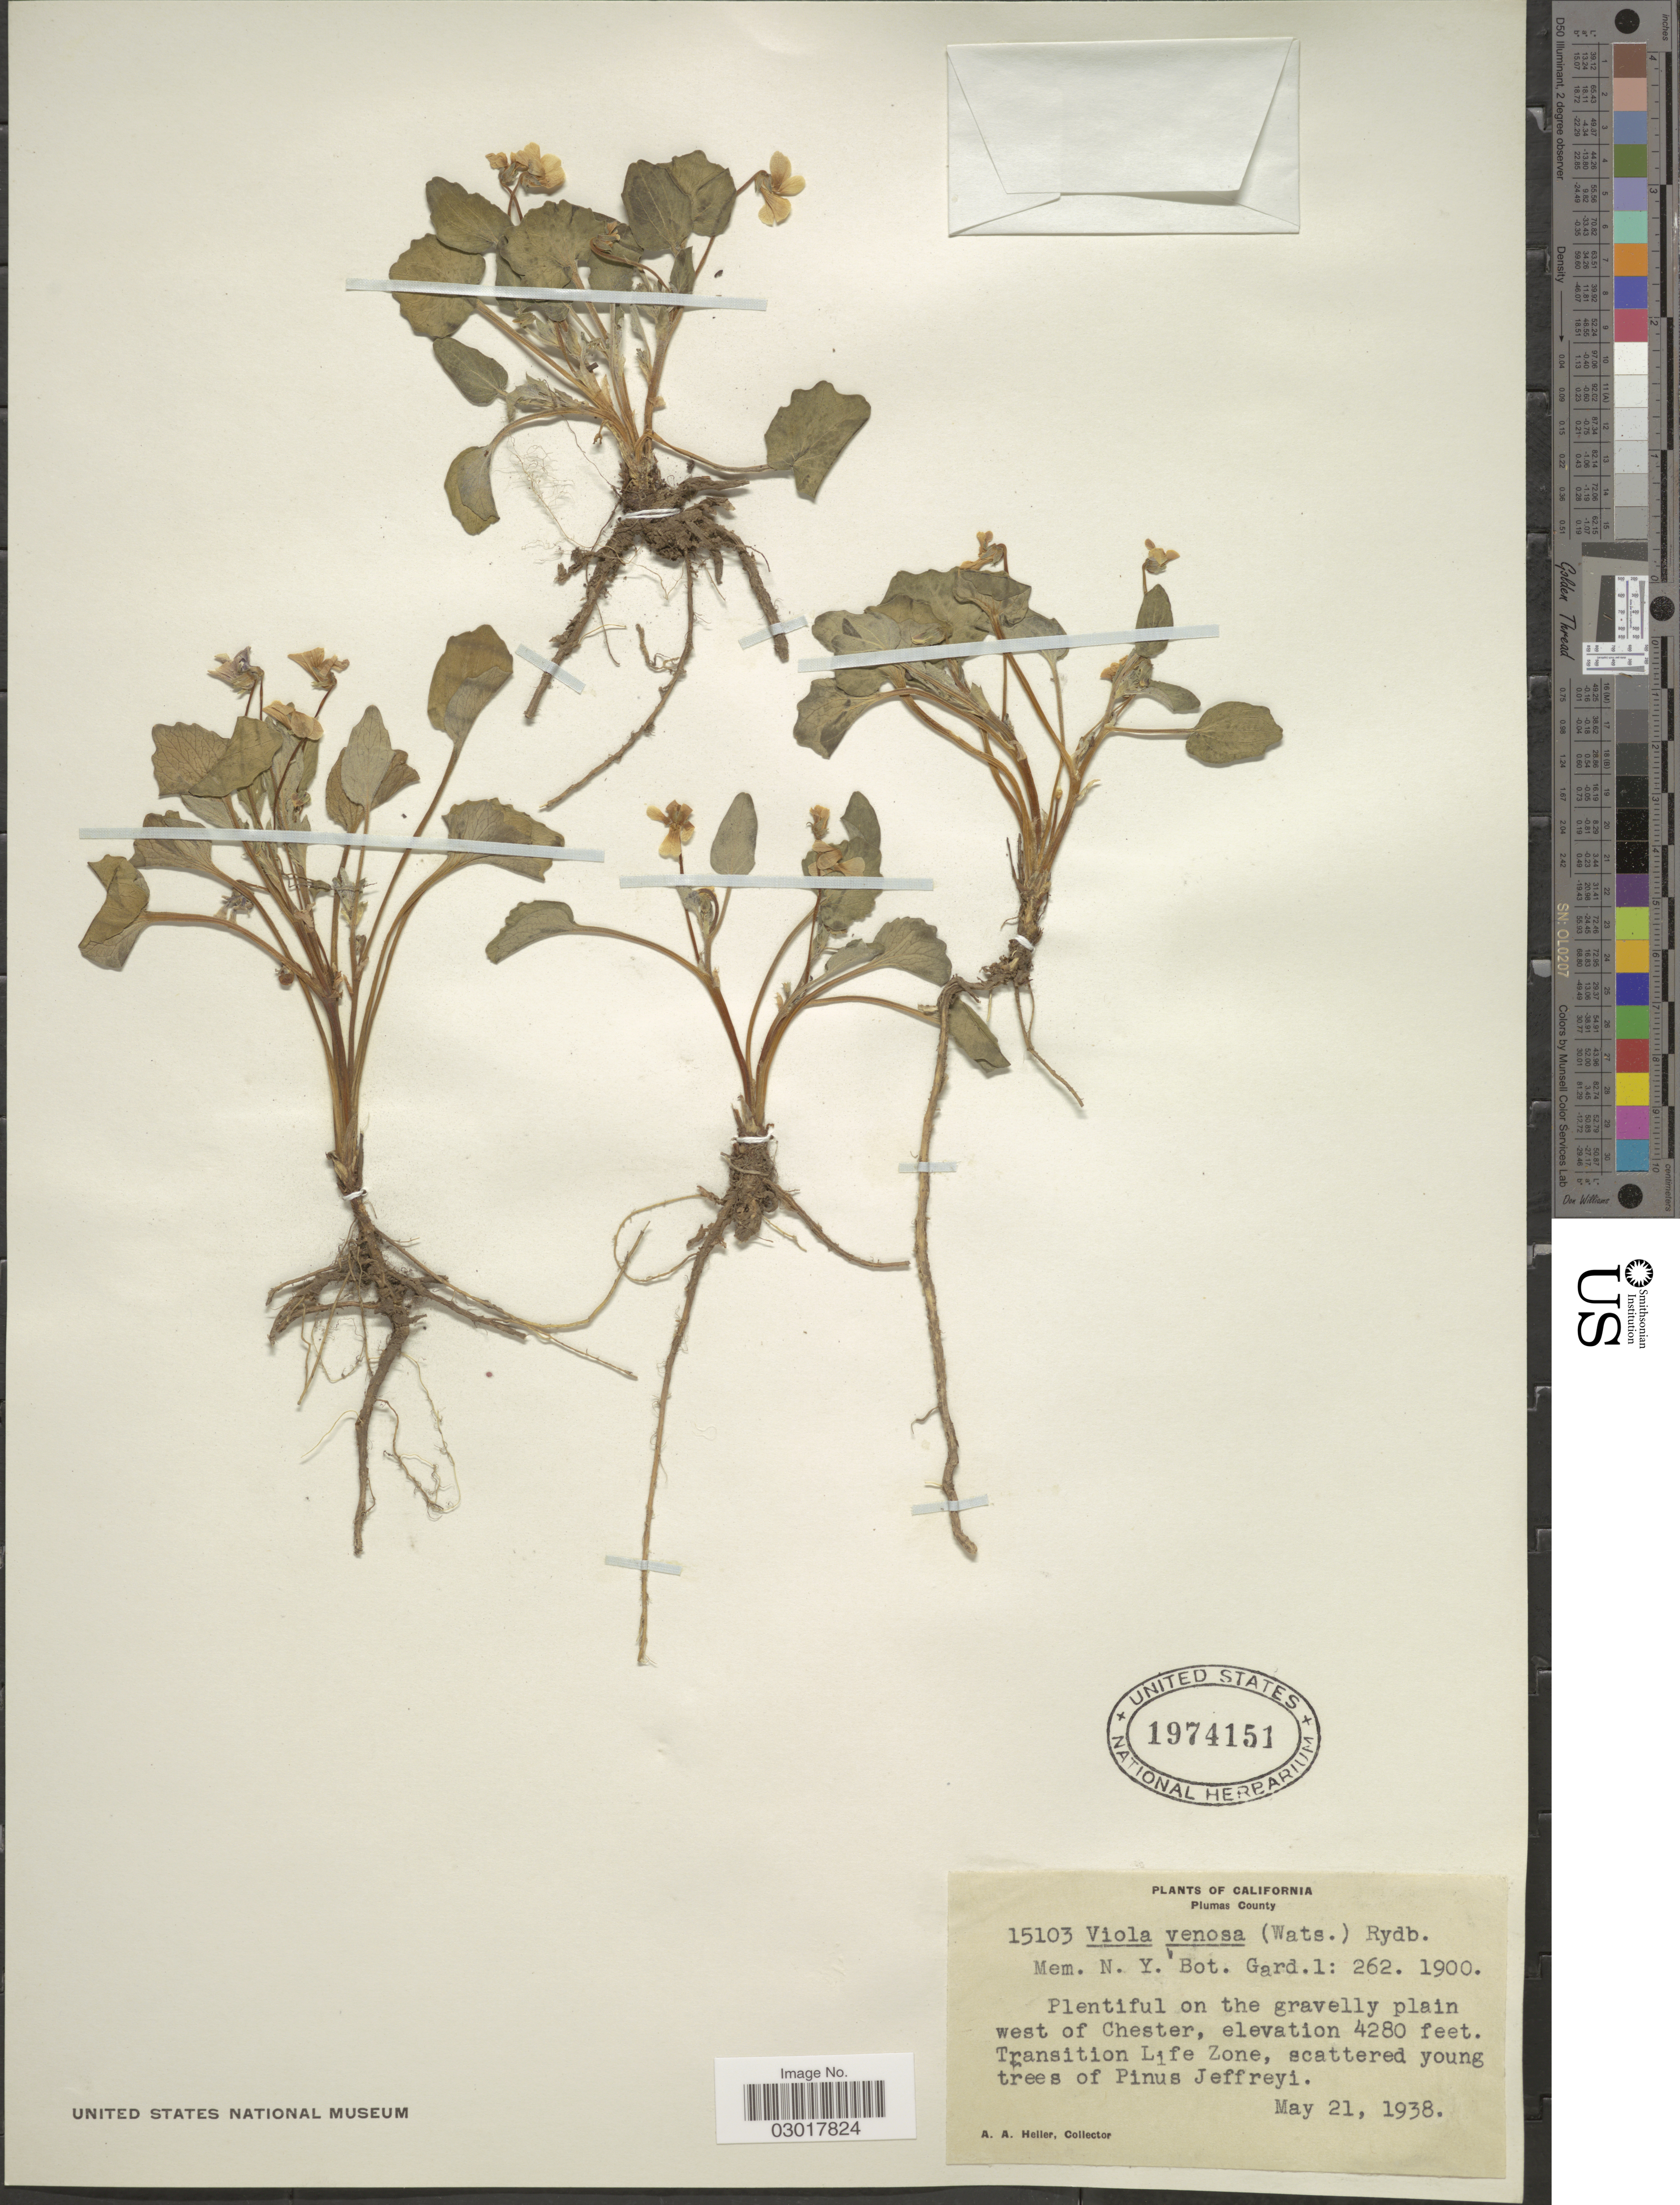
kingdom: Plantae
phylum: Tracheophyta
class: Magnoliopsida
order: Malpighiales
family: Violaceae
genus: Viola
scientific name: Viola venosa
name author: (S. Watson) Rydb.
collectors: A. A. Heller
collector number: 15103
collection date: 1938-05-21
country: United States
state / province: California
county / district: Plumas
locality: Plumas County. Plentiful on the gravelly plain west of Chester. Transition Life Zone.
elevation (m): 1305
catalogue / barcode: US 1974151